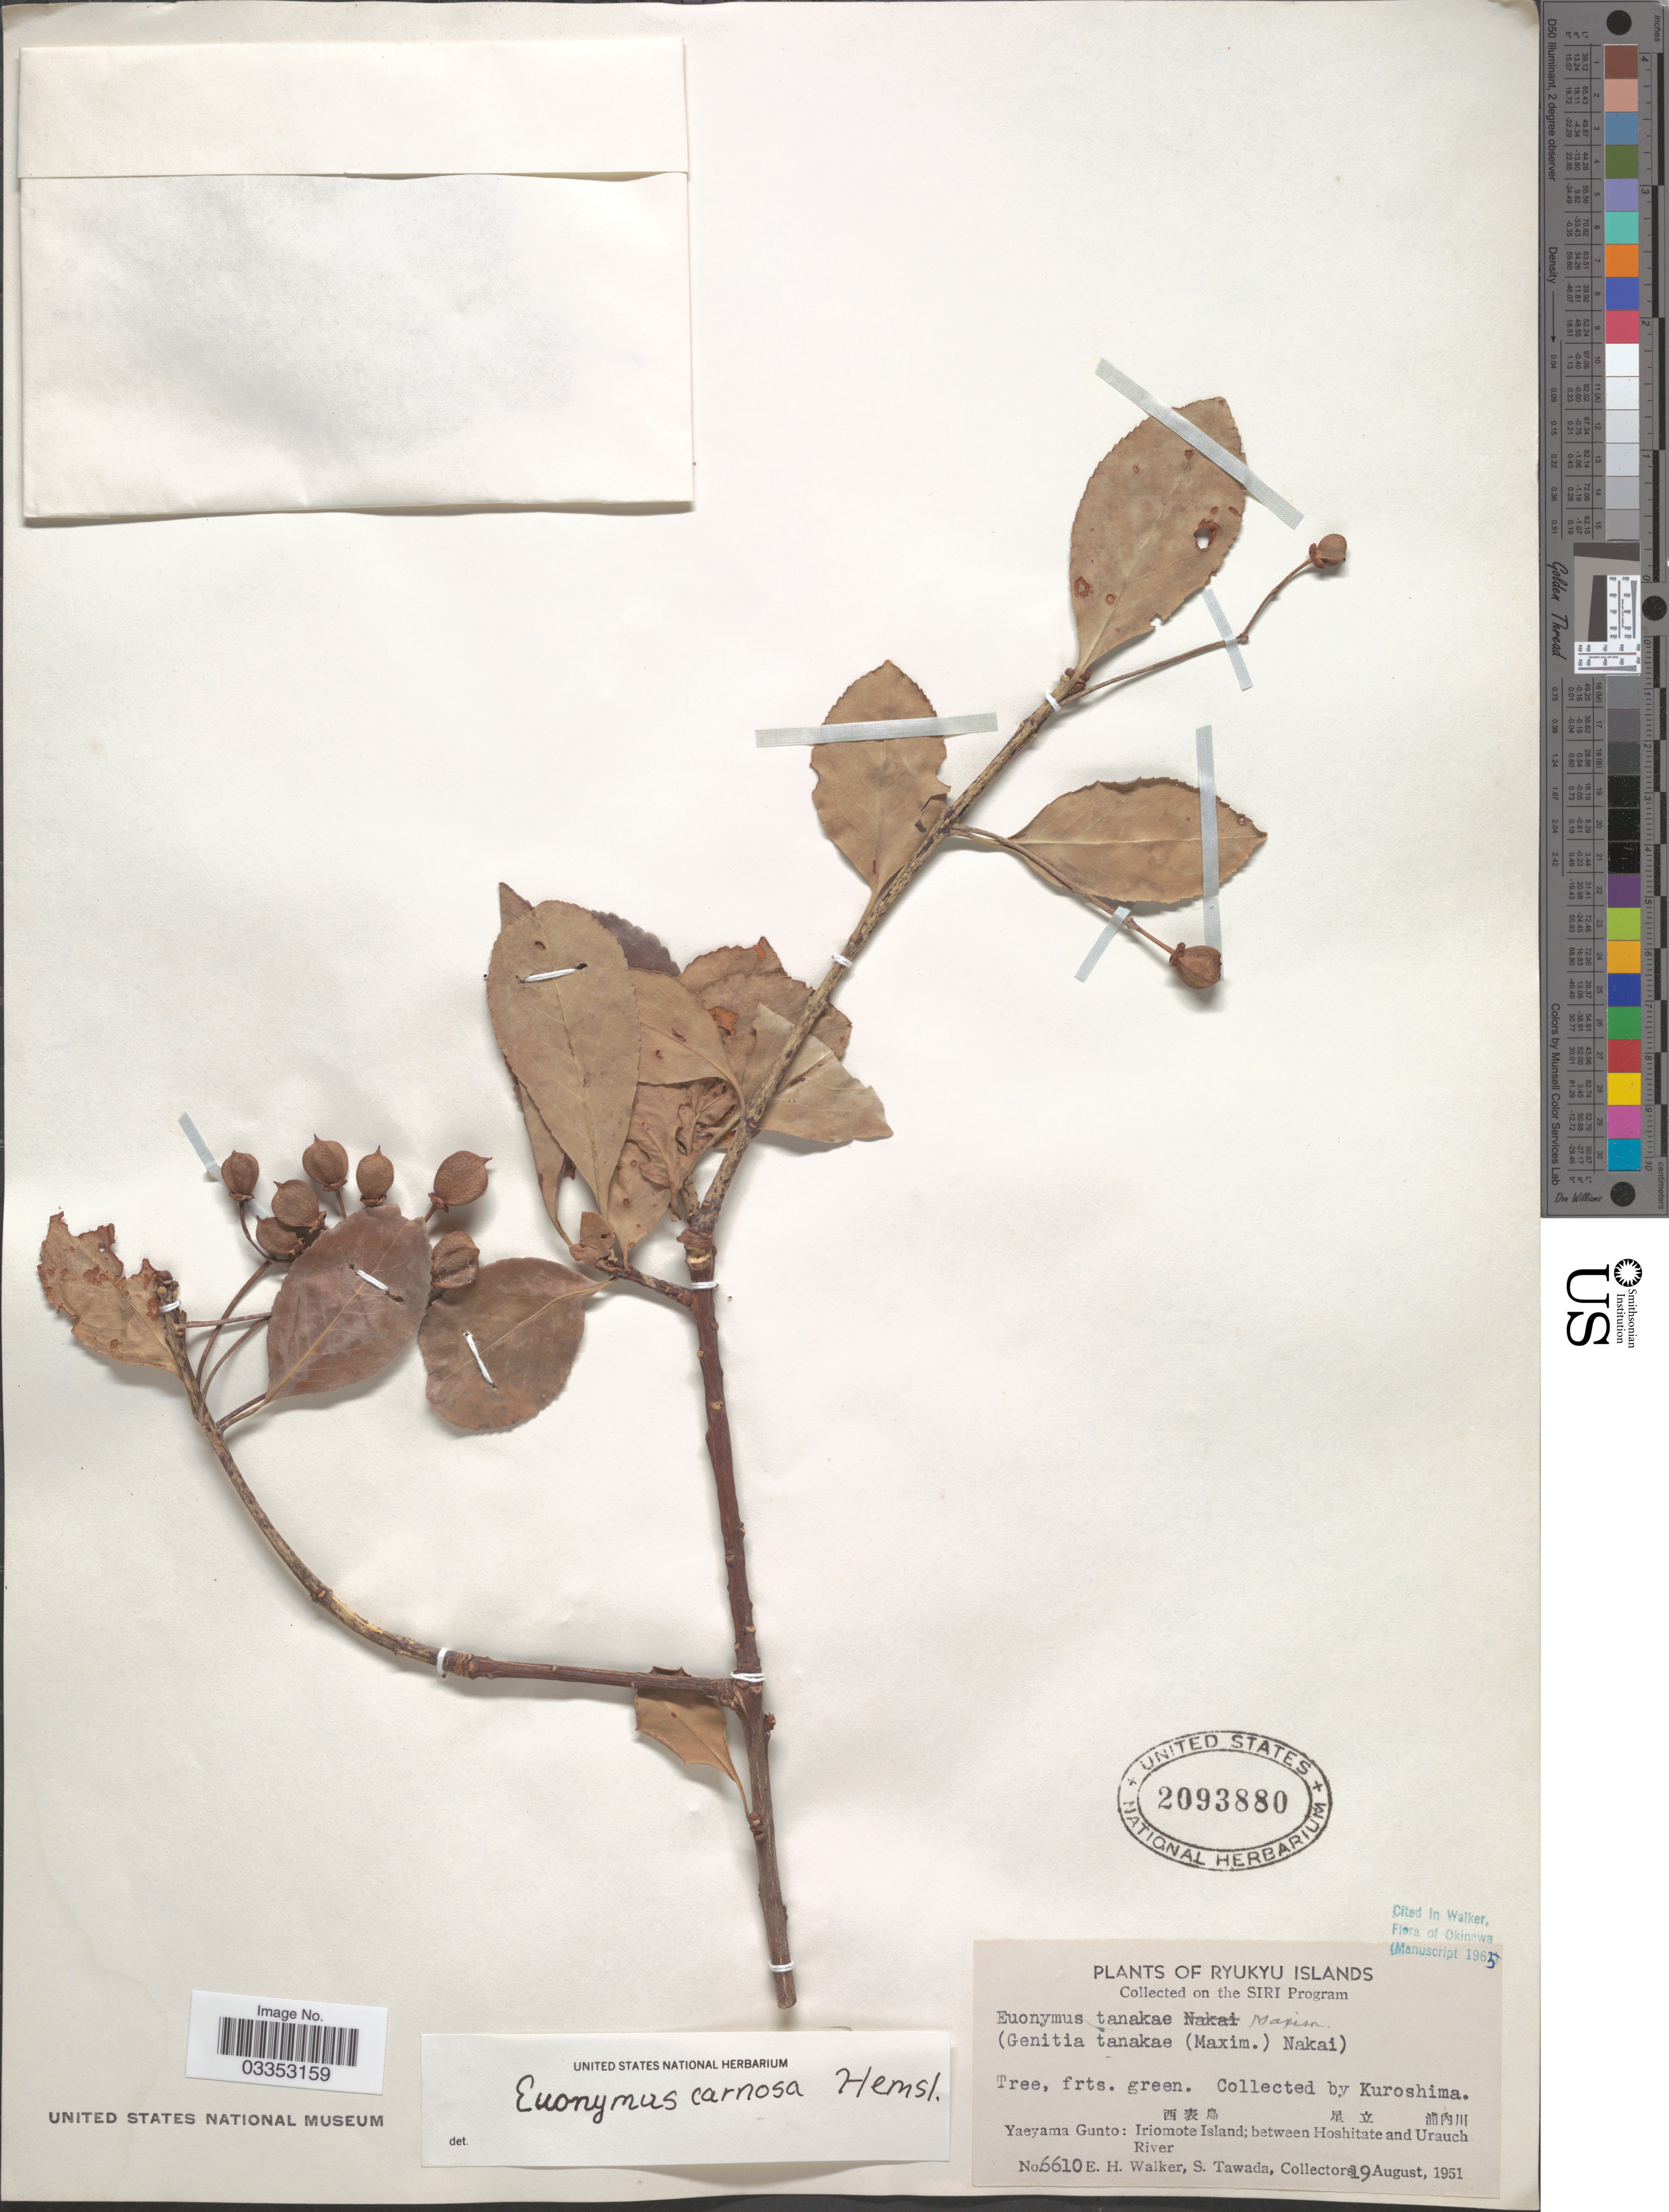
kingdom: Plantae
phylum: Tracheophyta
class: Magnoliopsida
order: Celastrales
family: Celastraceae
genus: Euonymus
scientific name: Euonymus carnosus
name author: Hemsl.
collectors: -. Kuroshima, E. H. Walker & T. Tawada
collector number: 6610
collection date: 1951-08-19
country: Japan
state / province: Okinawa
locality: Ryukyu Islands. Yaeyama Gunto: Iriomote Island; between Hoshitate and Urauch River.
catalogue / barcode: US 2093880